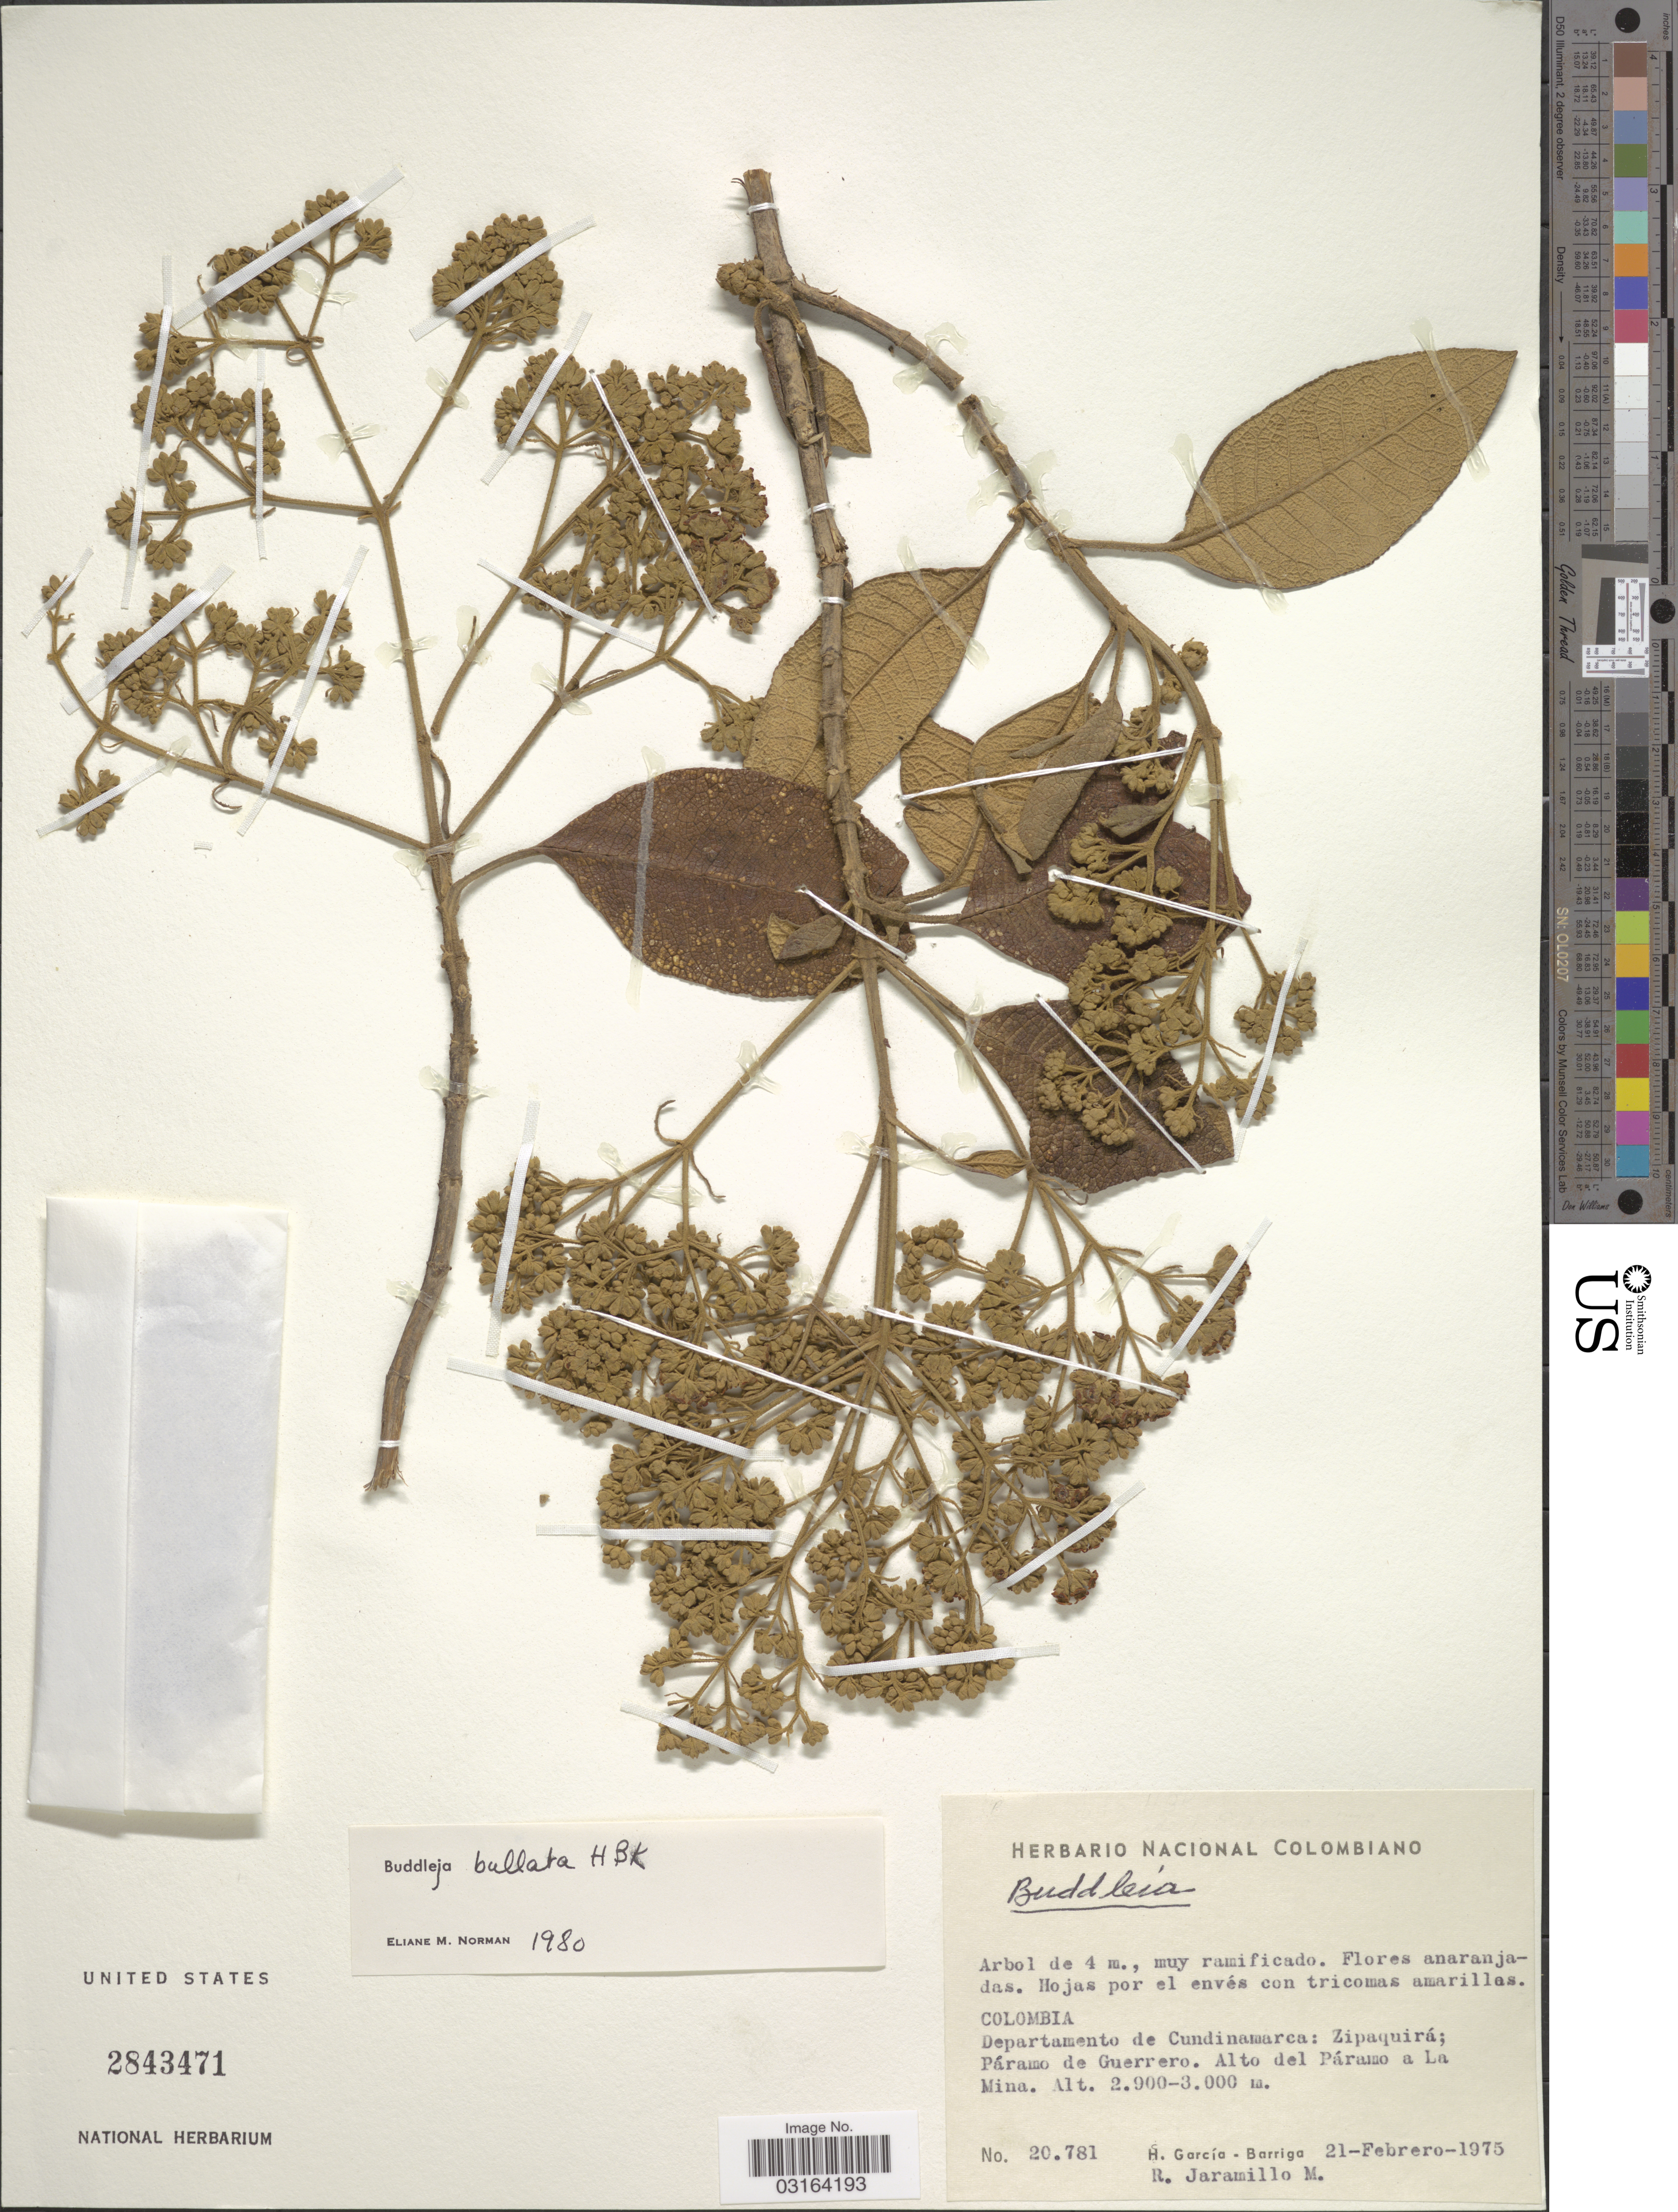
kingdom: Plantae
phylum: Tracheophyta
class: Magnoliopsida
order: Lamiales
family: Scrophulariaceae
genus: Buddleja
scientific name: Buddleja bullata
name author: Kunth in Humb. & et al.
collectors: H. García Barriga & R. Jaramillo M.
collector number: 20781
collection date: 1975-02-21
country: Colombia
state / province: Cundinamarca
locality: Departamento de Cundinamarca: Zipaquirá; Páramo de Guerrero. Alto del Páramo a La Mina.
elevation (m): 2900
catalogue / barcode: US 2843471